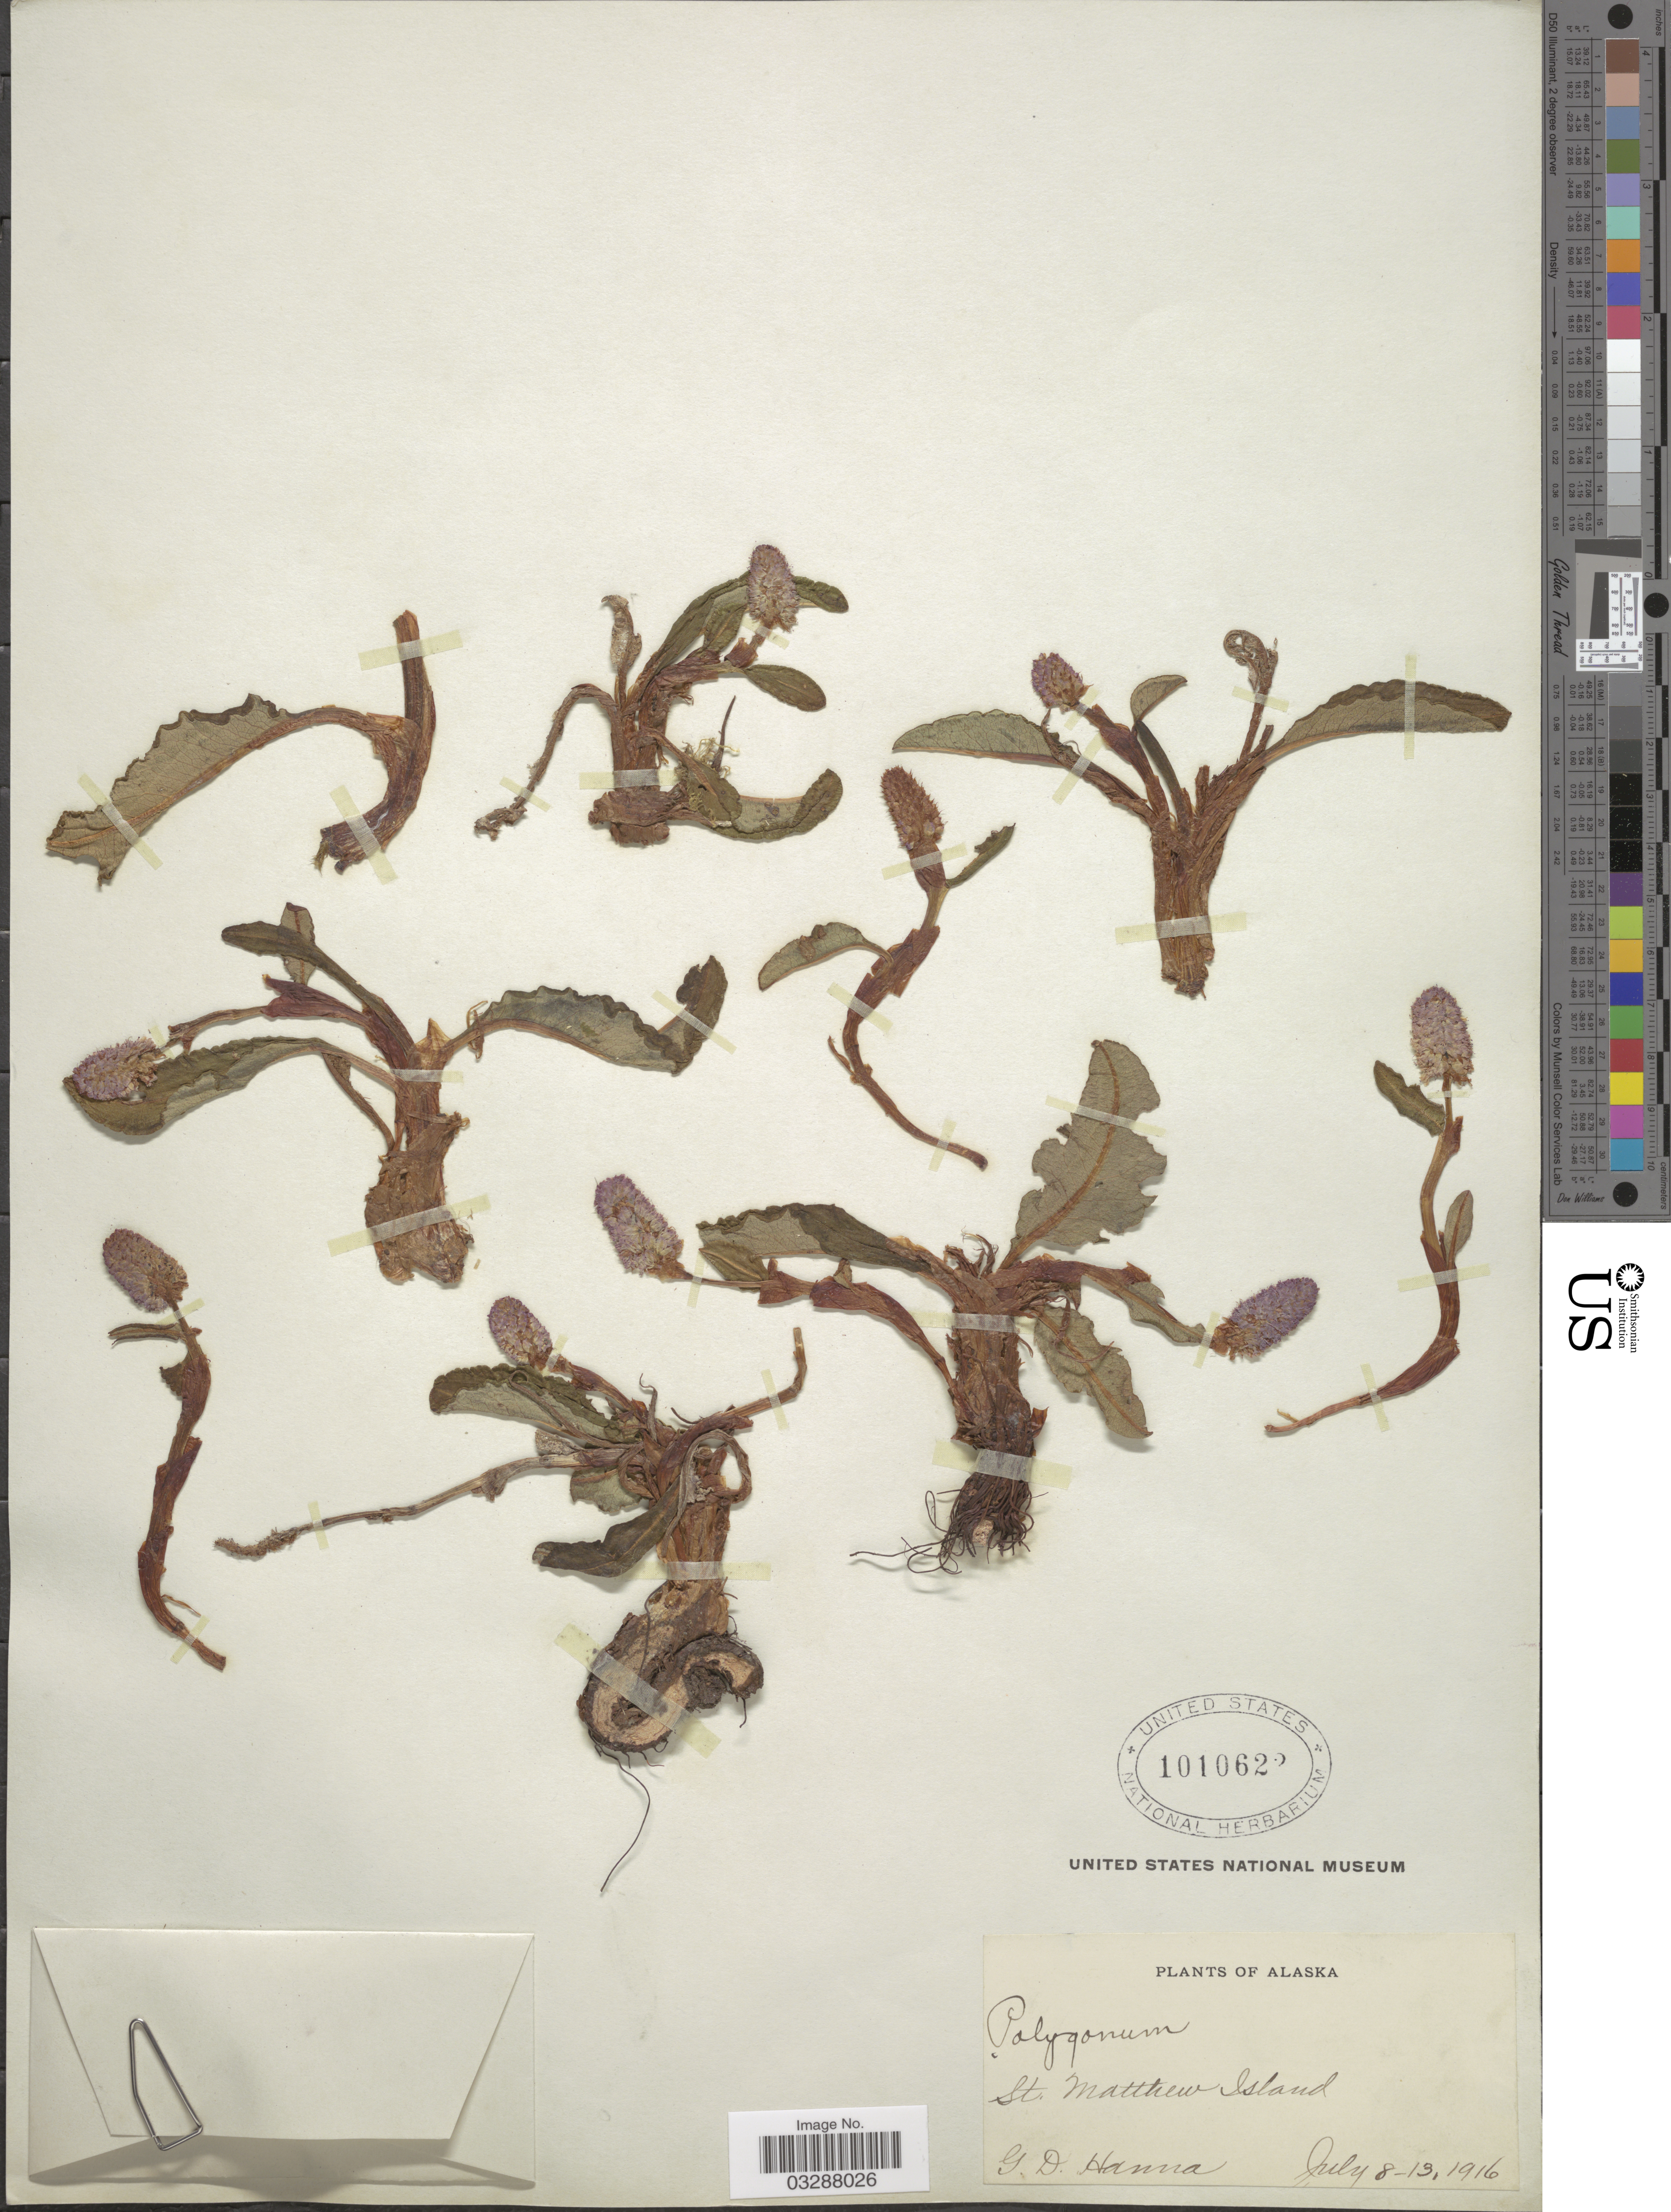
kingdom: Plantae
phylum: Tracheophyta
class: Magnoliopsida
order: Caryophyllales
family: Polygonaceae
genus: Bistorta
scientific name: Bistorta plumosa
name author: (Small) Greene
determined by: Strong, Mark T., (BOT), Smithsonian Institution - National Museum of Natural History (UNITED STATES)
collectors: G. D. Hanna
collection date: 1916-07-08/1916-07-13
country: United States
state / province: Alaska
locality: St. Matthew Island.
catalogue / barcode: US 1010622